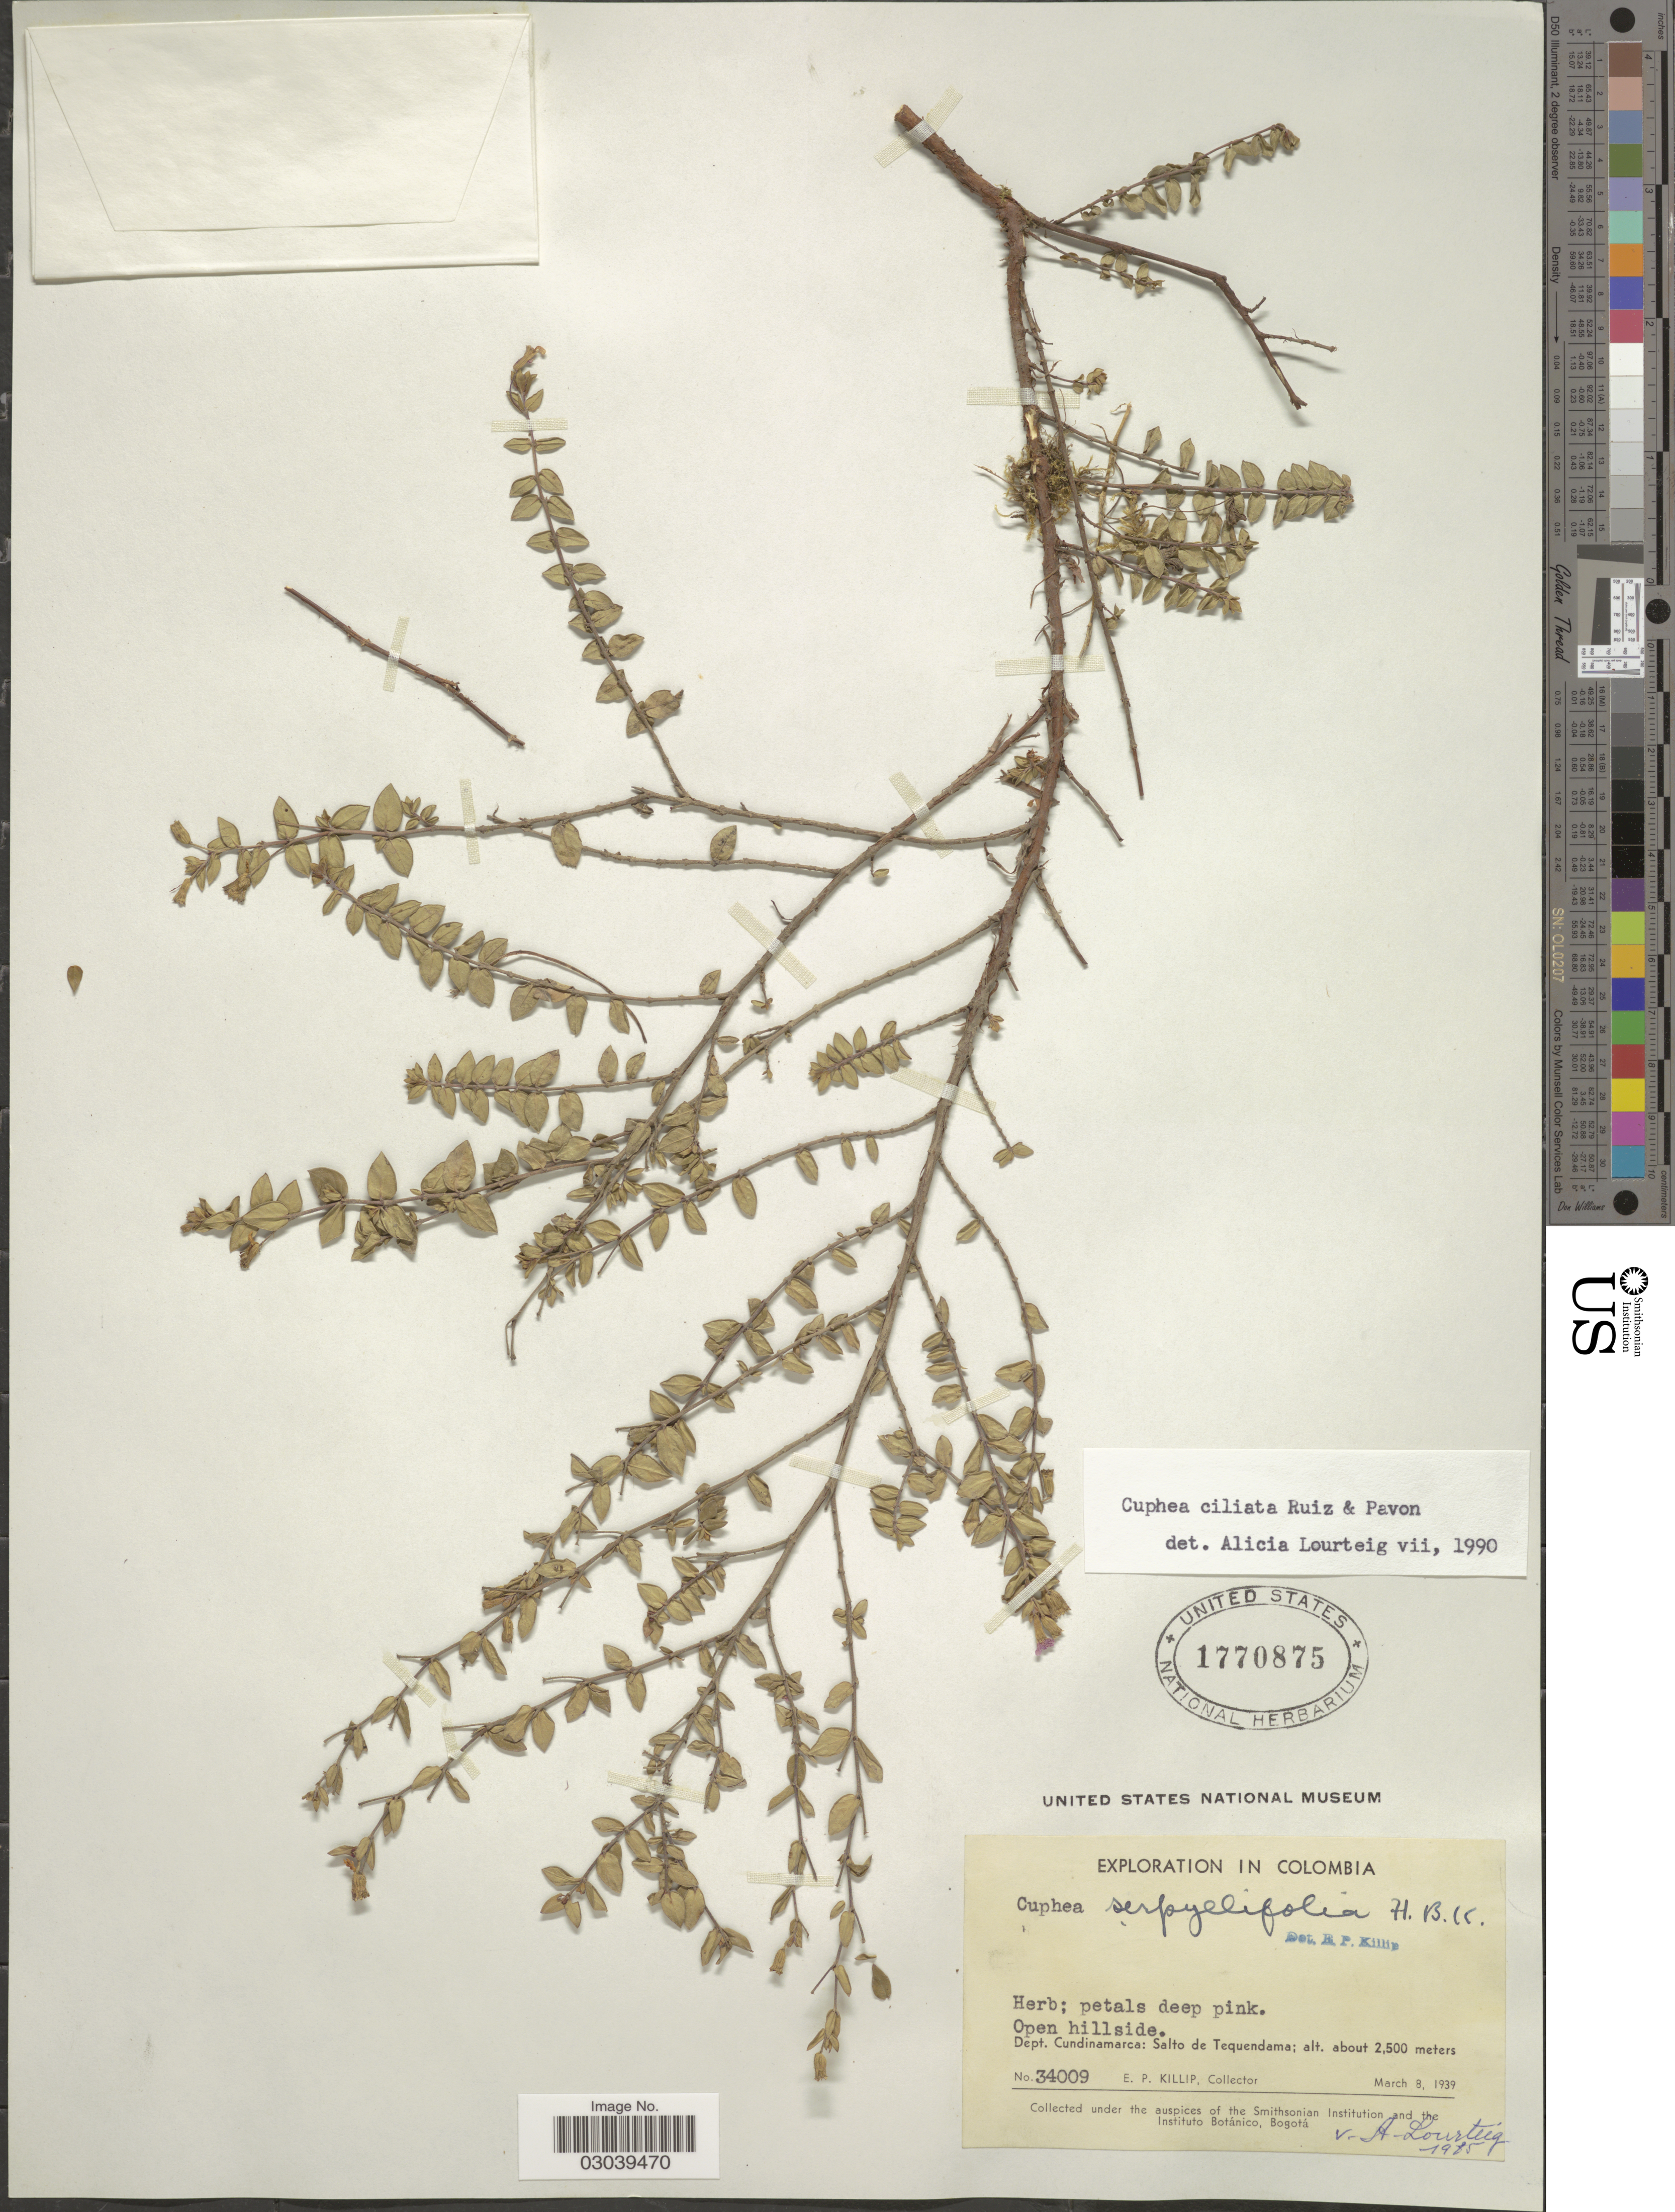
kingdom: Plantae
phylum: Tracheophyta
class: Magnoliopsida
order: Myrtales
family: Lythraceae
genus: Cuphea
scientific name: Cuphea ciliata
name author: Ruiz & Pav.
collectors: E. P. Killip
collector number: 34009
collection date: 1939-03-08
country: Colombia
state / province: Cundinamarca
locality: Dept. Cundinamarca: Salto de Tequendama.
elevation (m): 2500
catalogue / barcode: US 1770875